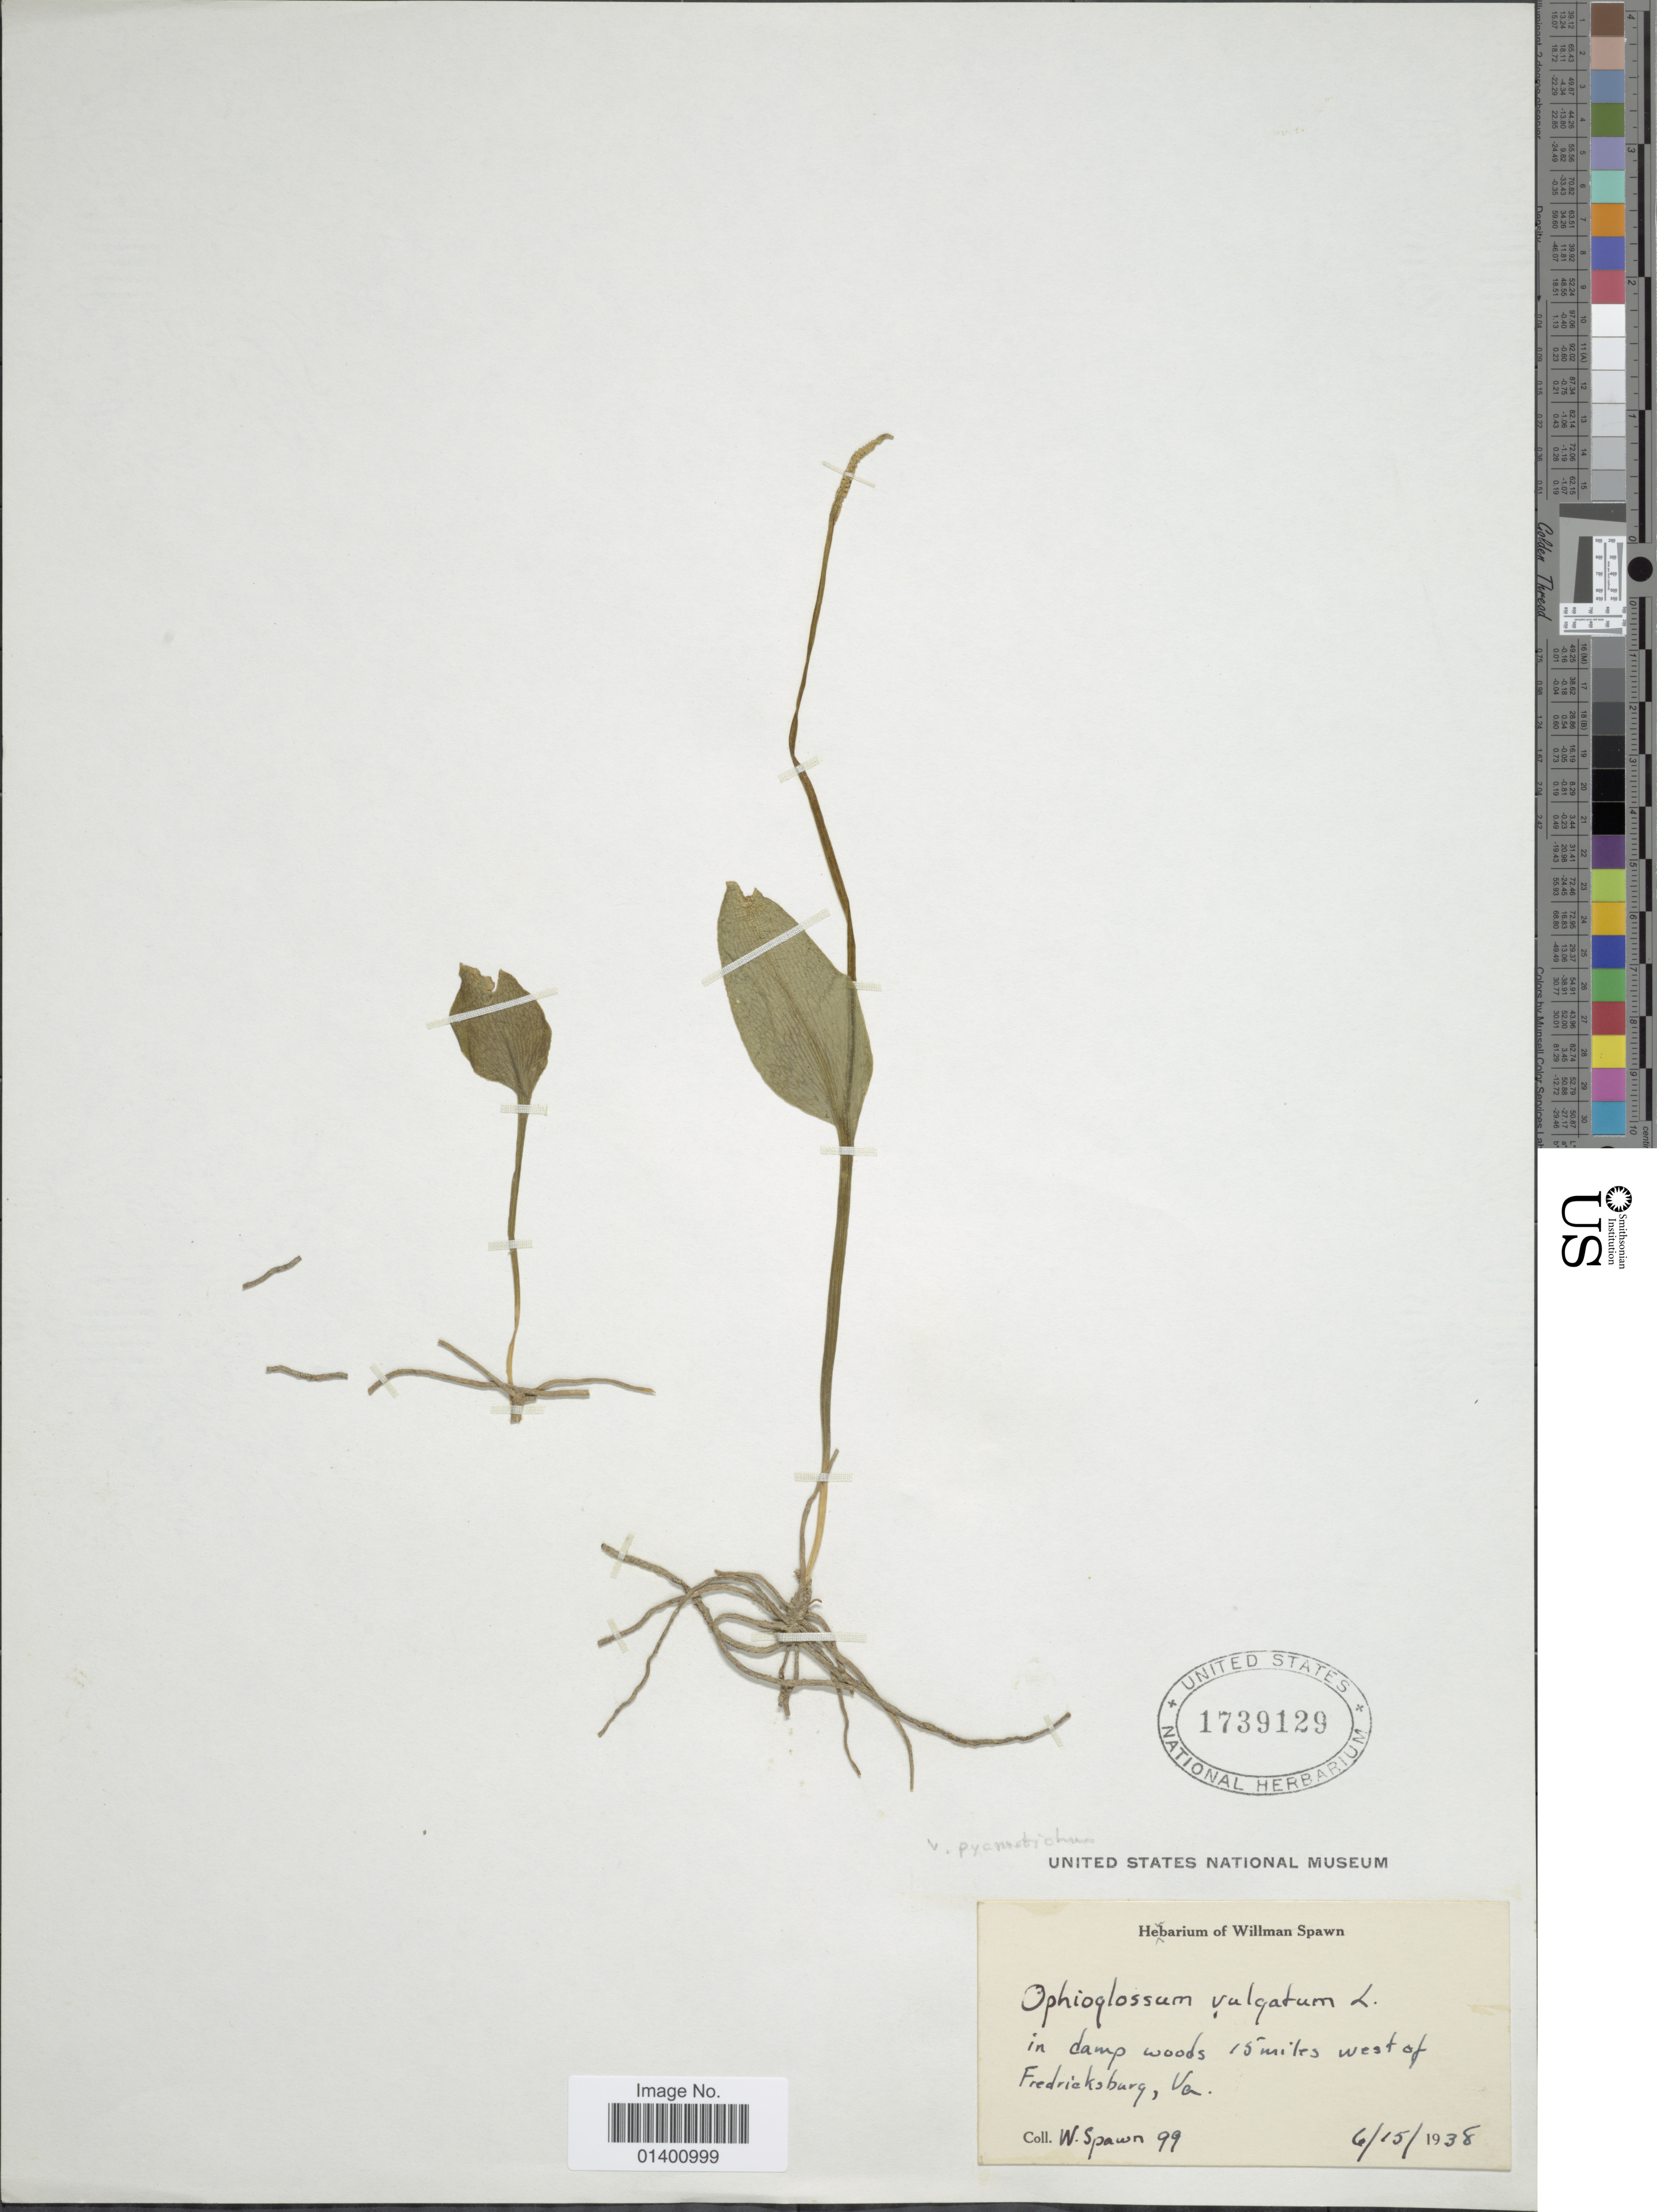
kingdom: Plantae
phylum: Tracheophyta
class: Polypodiopsida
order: Ophioglossales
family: Ophioglossaceae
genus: Ophioglossum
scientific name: Ophioglossum vulgatum var. pycnostichum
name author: Fernald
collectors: W. Spawn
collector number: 99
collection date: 1938-06-15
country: United States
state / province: Virginia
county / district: City of Fredericksburg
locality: In damp woods 15 miles west of Fredericksburg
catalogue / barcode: US 1739129